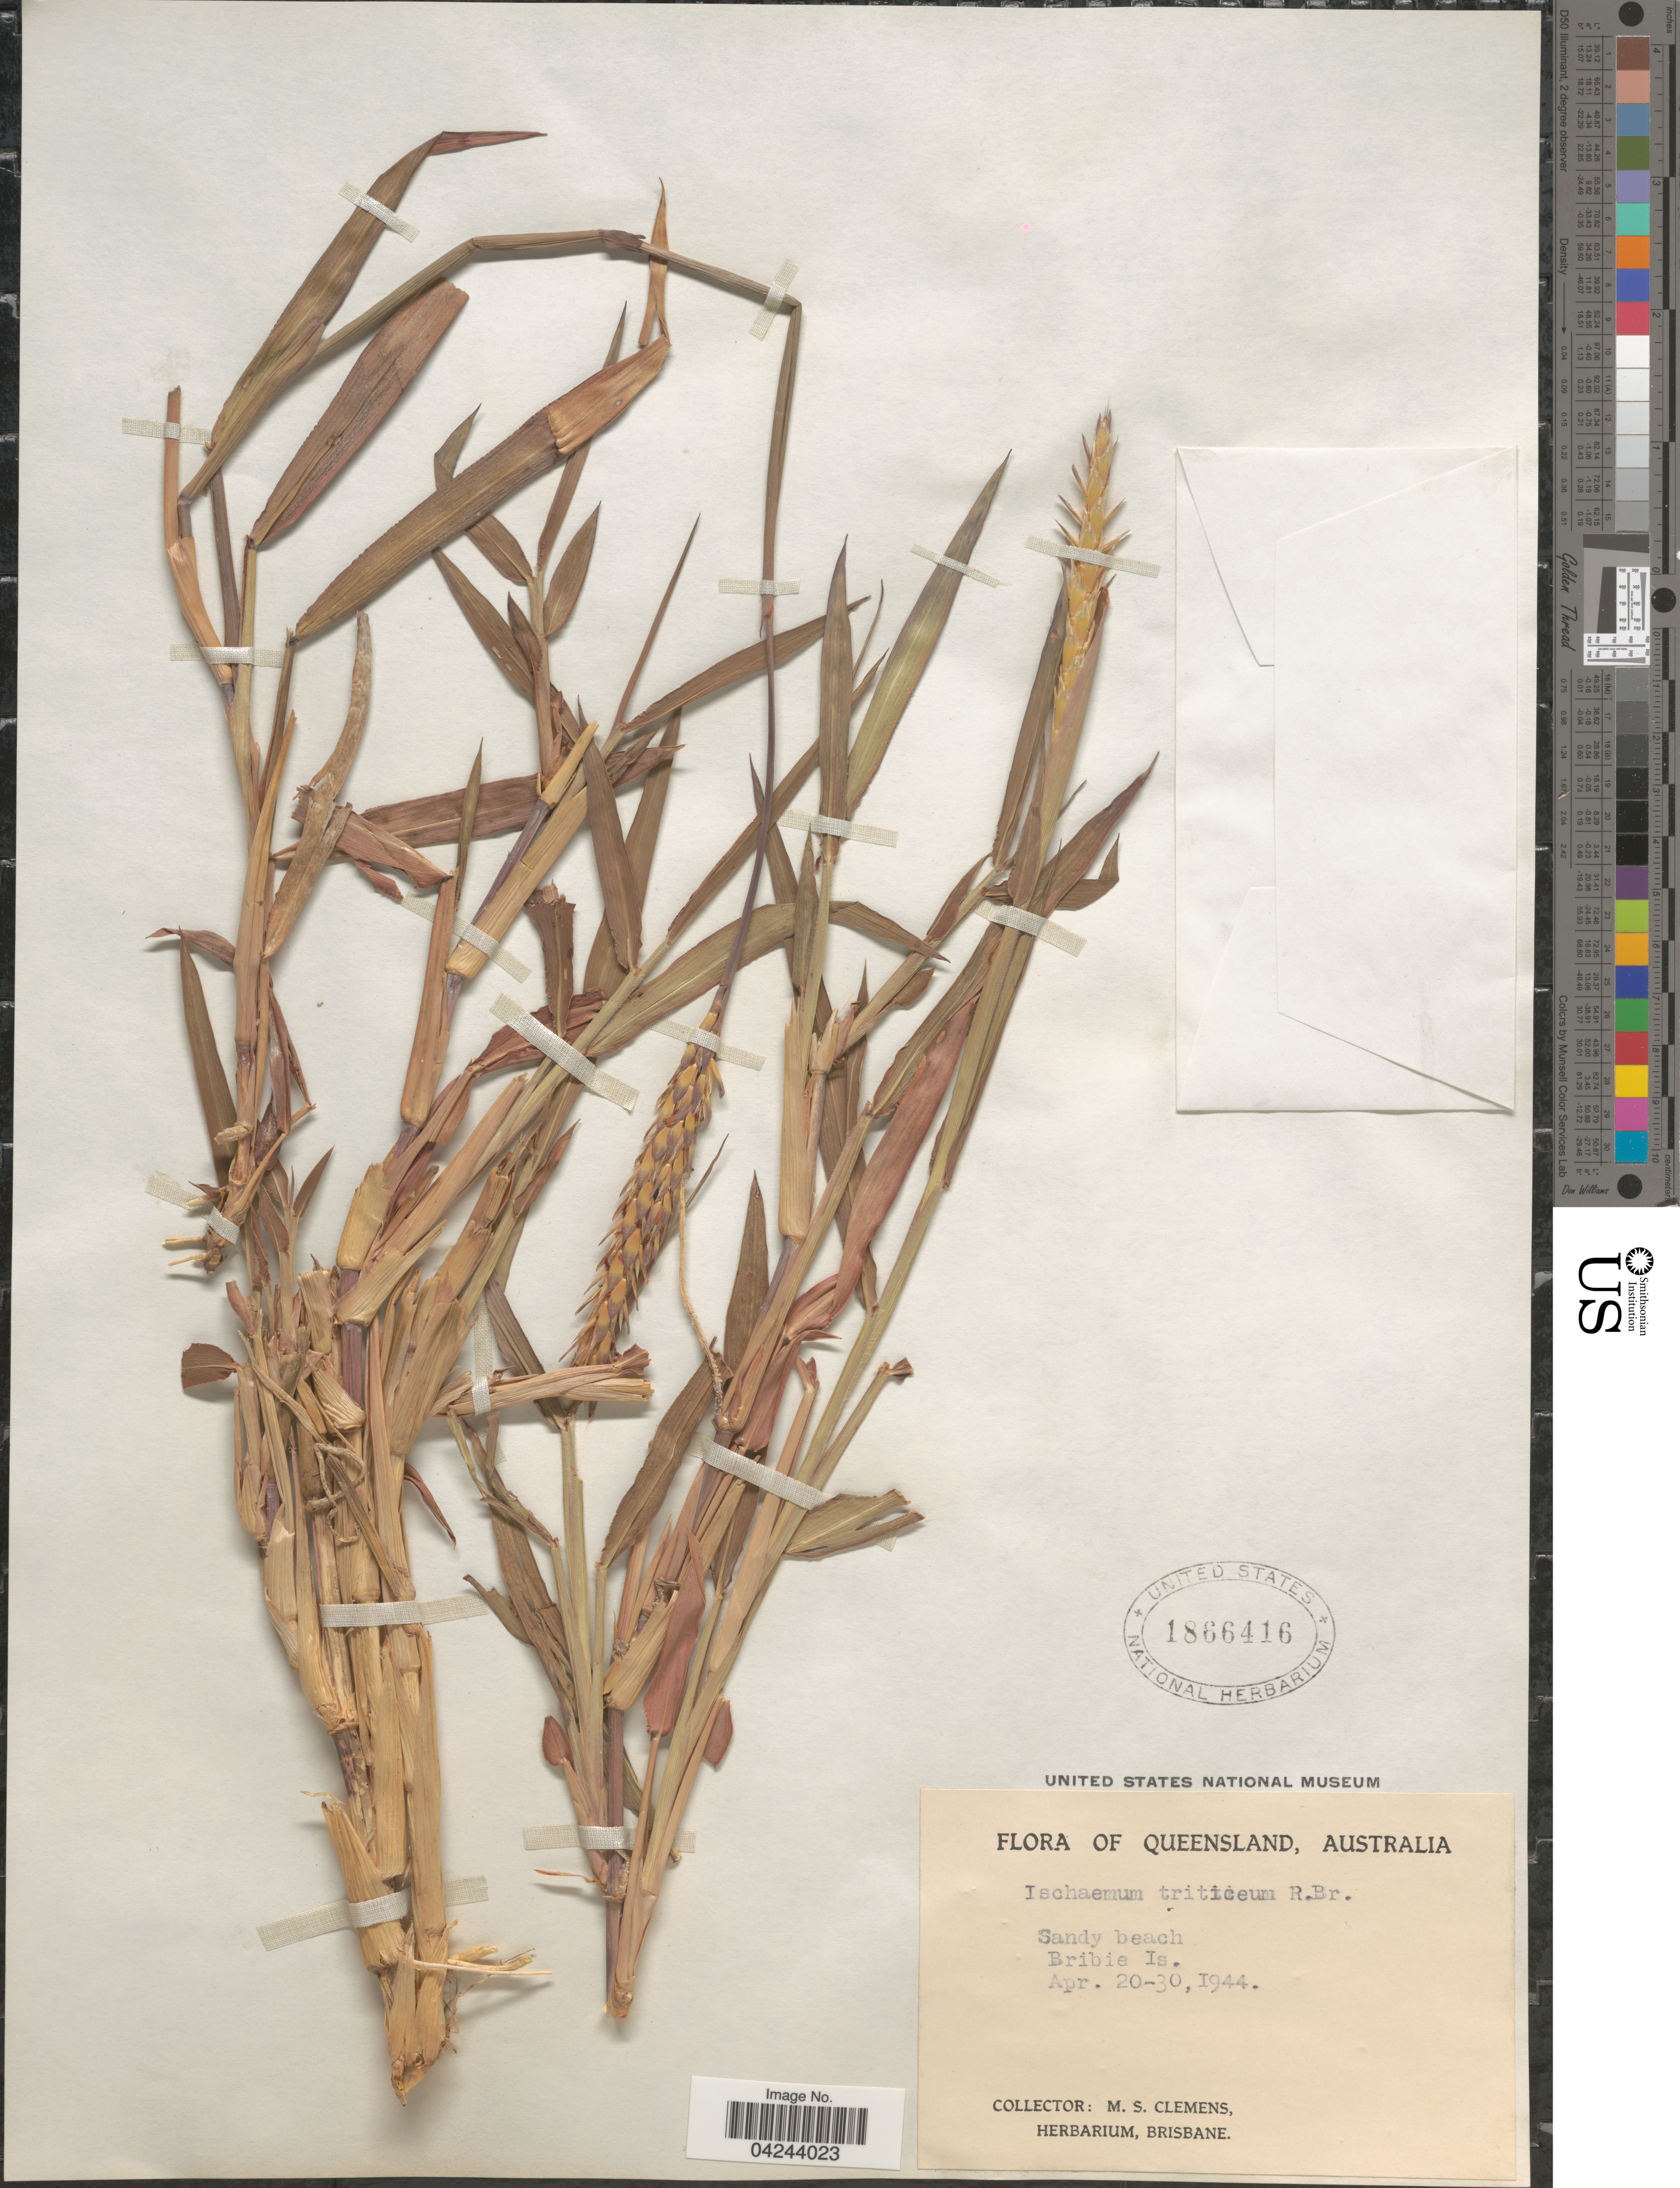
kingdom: Plantae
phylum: Tracheophyta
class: Liliopsida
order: Poales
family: Poaceae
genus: Ischaemum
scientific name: Ischaemum triticeum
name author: R. Br.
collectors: M. S. Clemens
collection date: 1944-04-20/1944-04-30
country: Australia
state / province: Queensland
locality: Sandy beach. Bribie Is.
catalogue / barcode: US 1866416